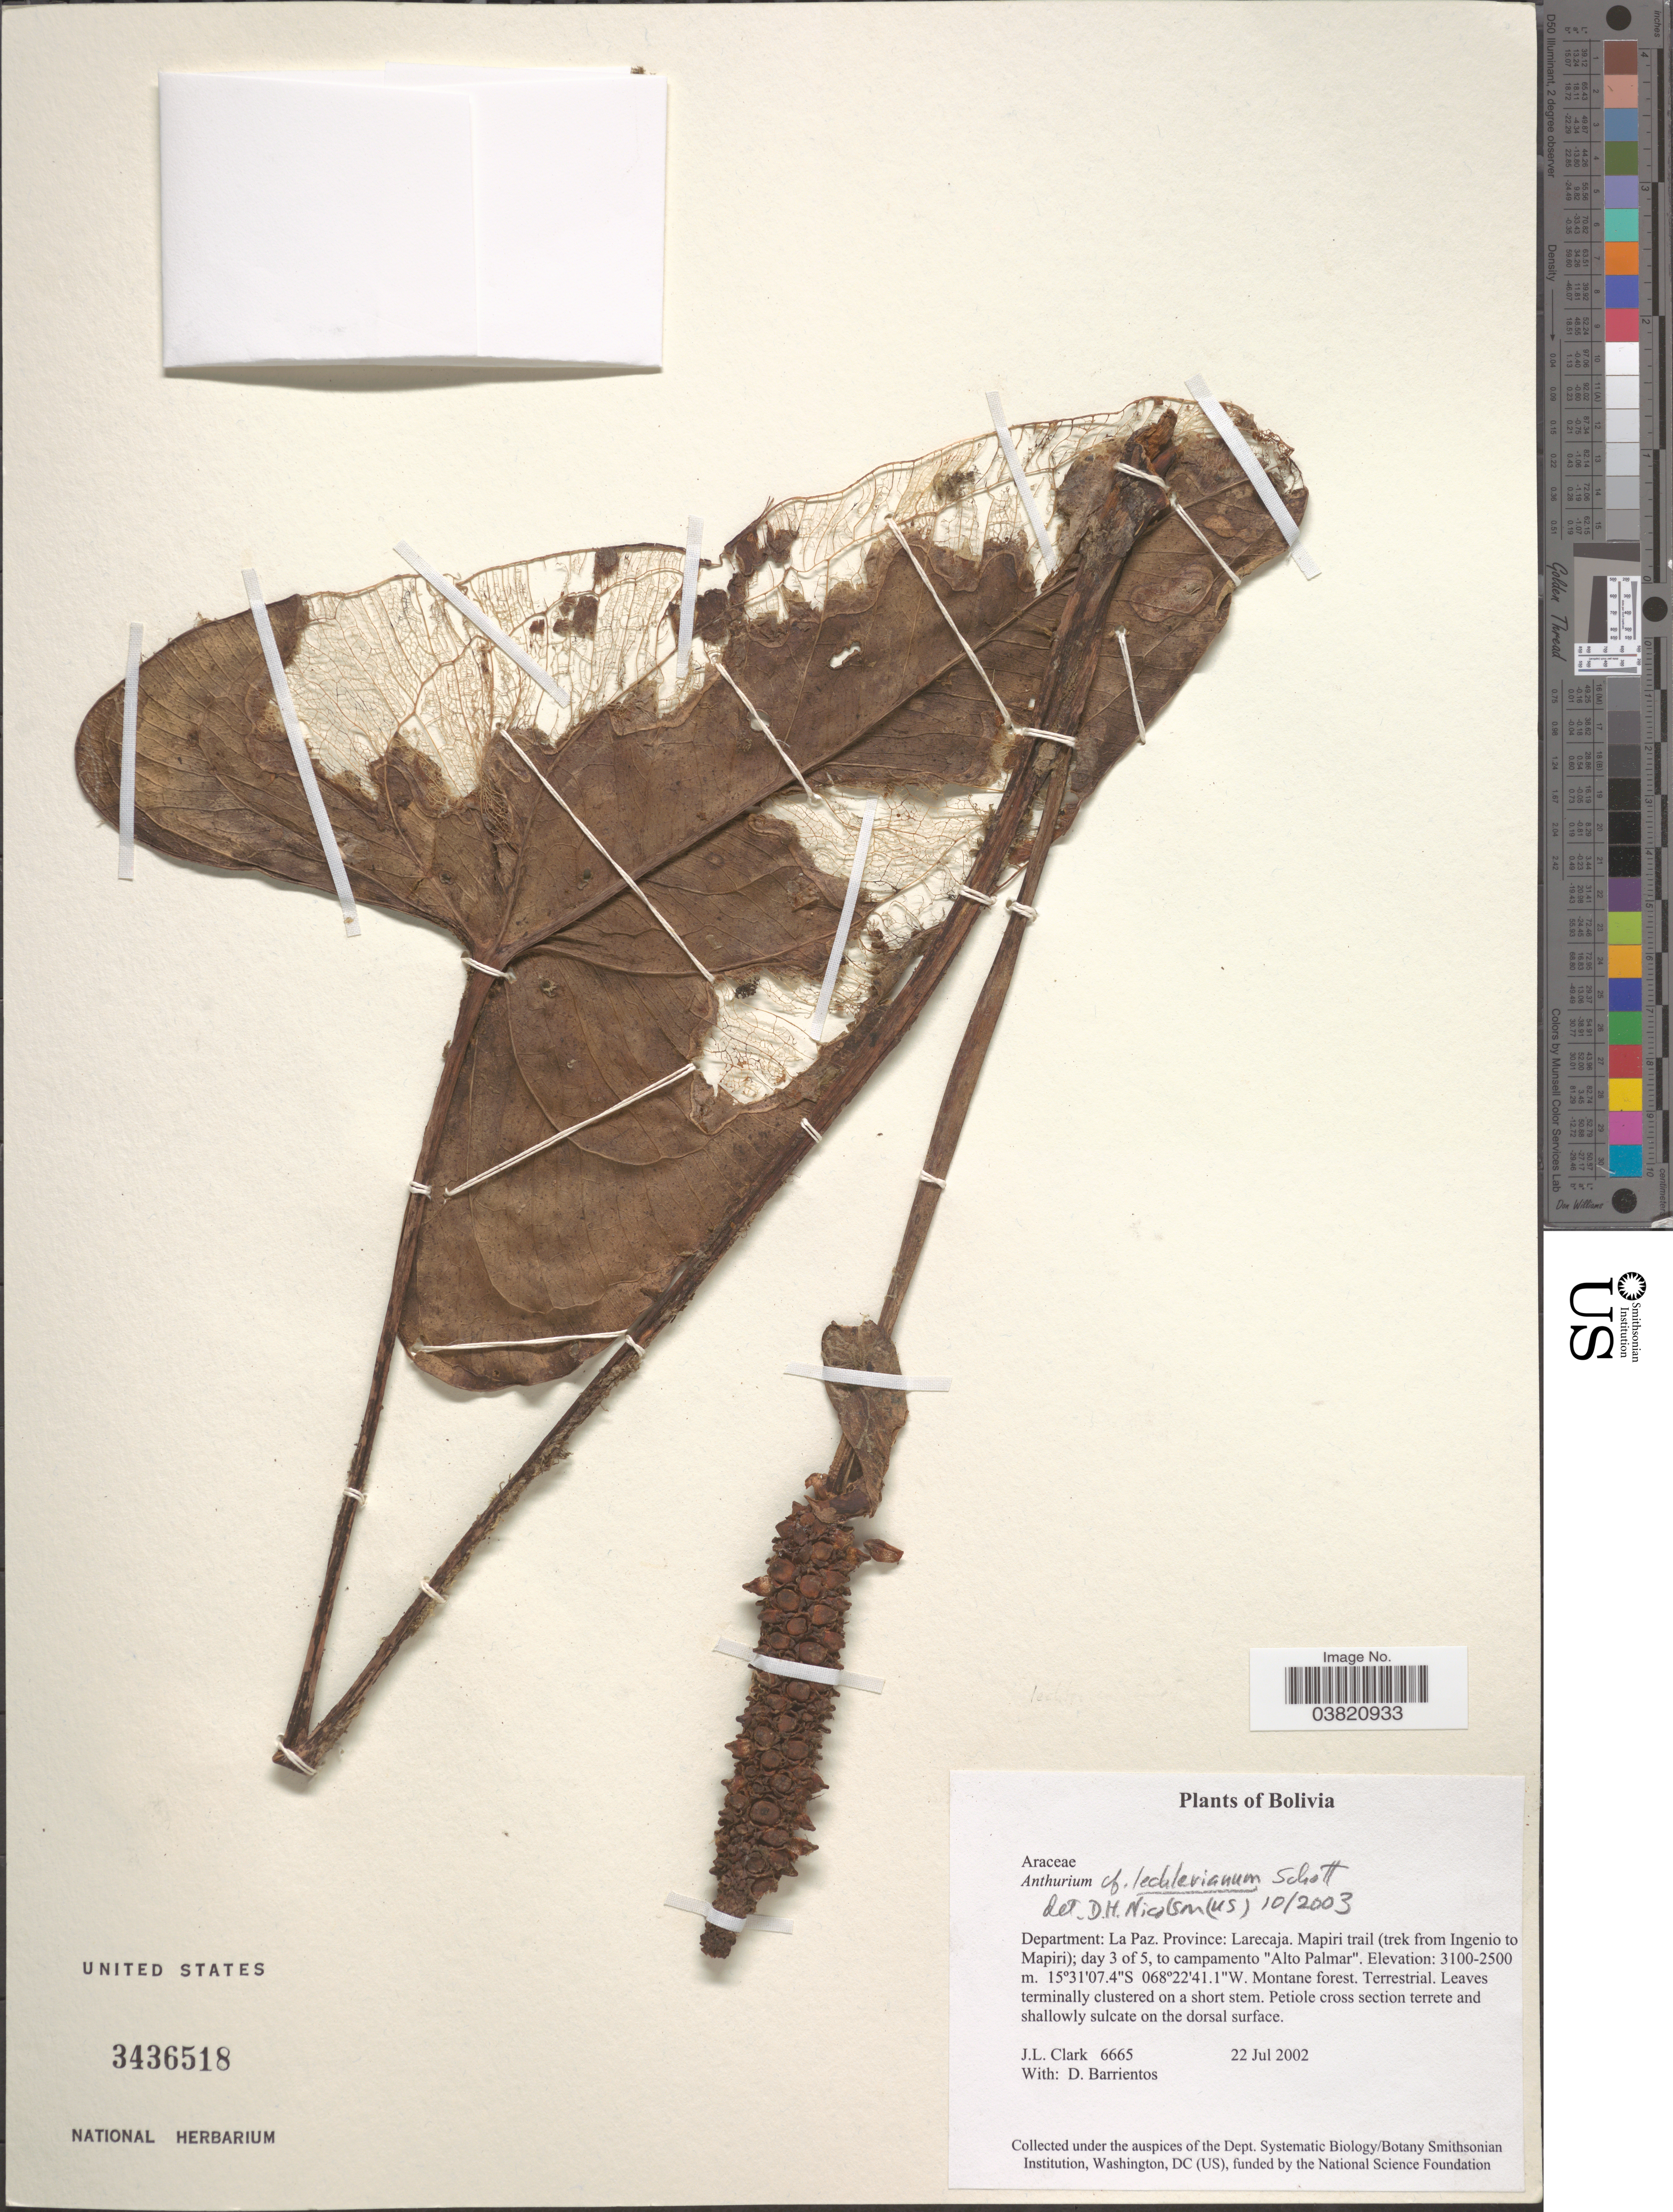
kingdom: Plantae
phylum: Tracheophyta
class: Liliopsida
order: Alismatales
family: Araceae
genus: Anthurium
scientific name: Anthurium lechlerianum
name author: Schott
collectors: J. L. Clark & D. Barrientos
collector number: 6665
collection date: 2002-07-22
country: Bolivia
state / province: La Paz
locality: Department: La Paz. Province: Larecaja. Mapiri trail (trek from Ingenio to Mapiri); day 3 of 5, to campamento "Alto Palmar".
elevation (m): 2500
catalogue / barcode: US 3436518